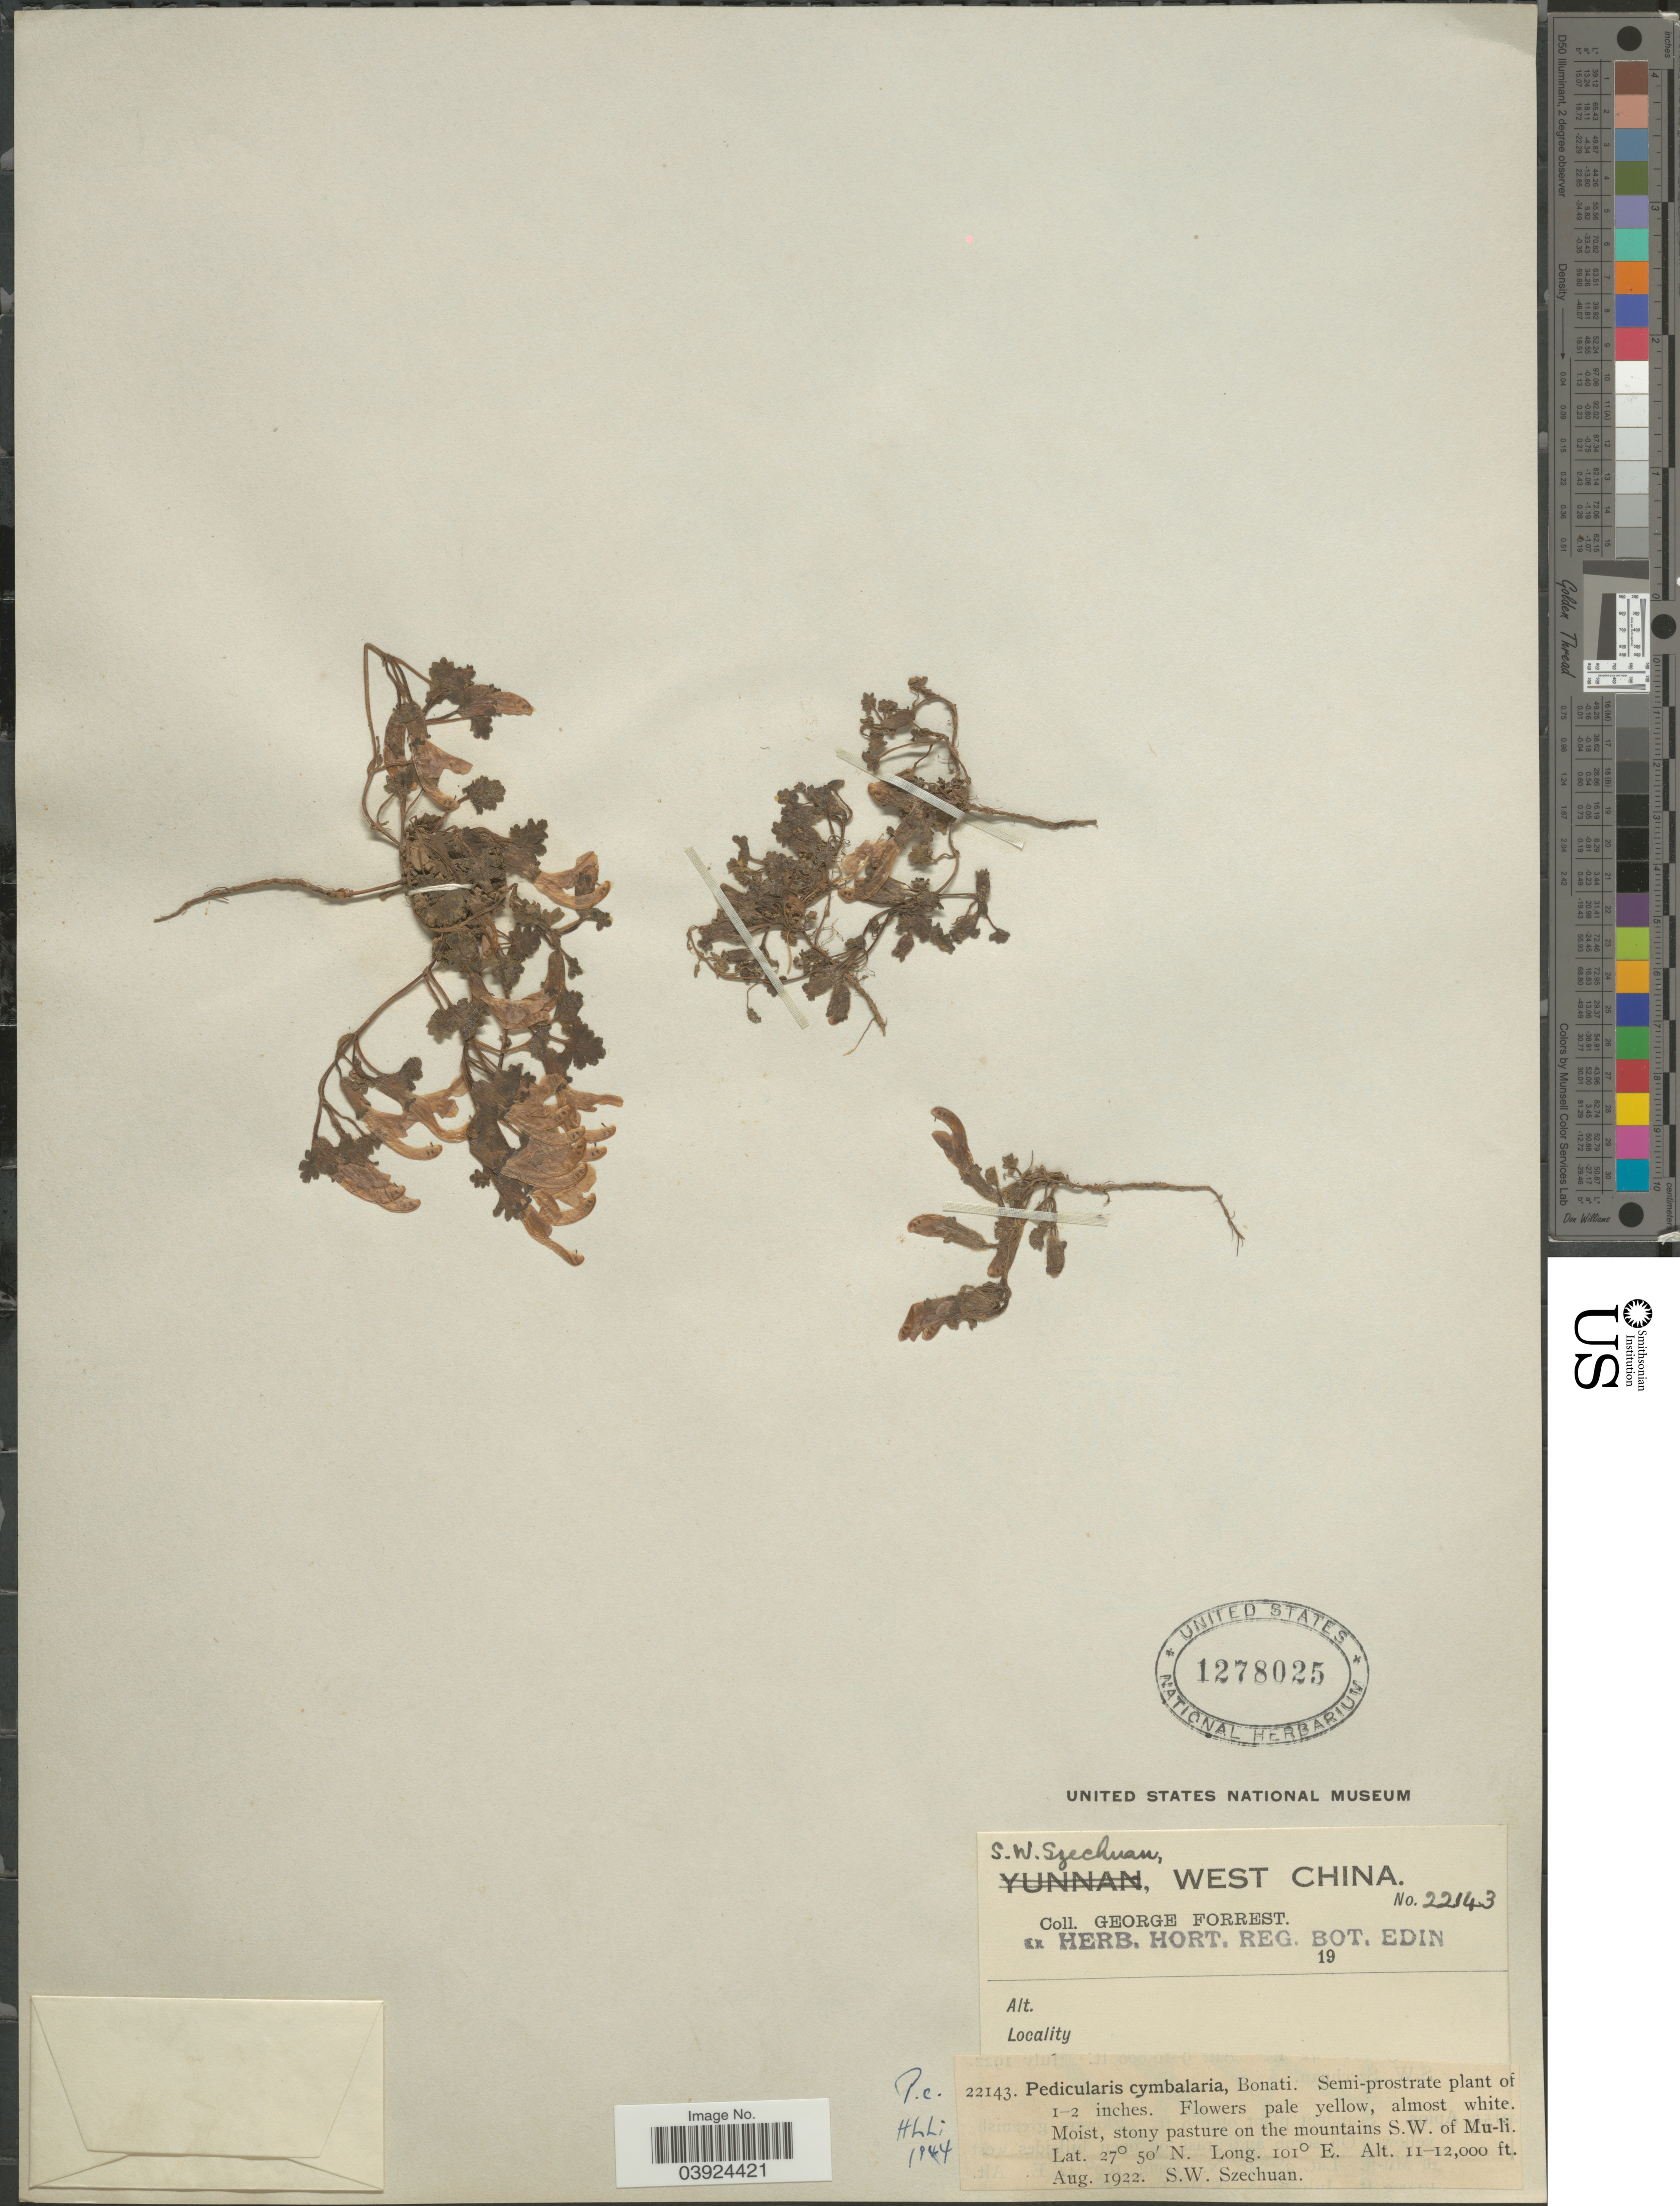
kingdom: Plantae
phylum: Tracheophyta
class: Magnoliopsida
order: Lamiales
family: Orobanchaceae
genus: Pedicularis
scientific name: Pedicularis cymbalaria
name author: Bonati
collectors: G. Forrest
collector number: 22143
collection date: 1922-08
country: China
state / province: Sichuan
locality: S. W. Szechuan, West China. S.W. of Mu-li.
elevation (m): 3353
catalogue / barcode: US 1278025